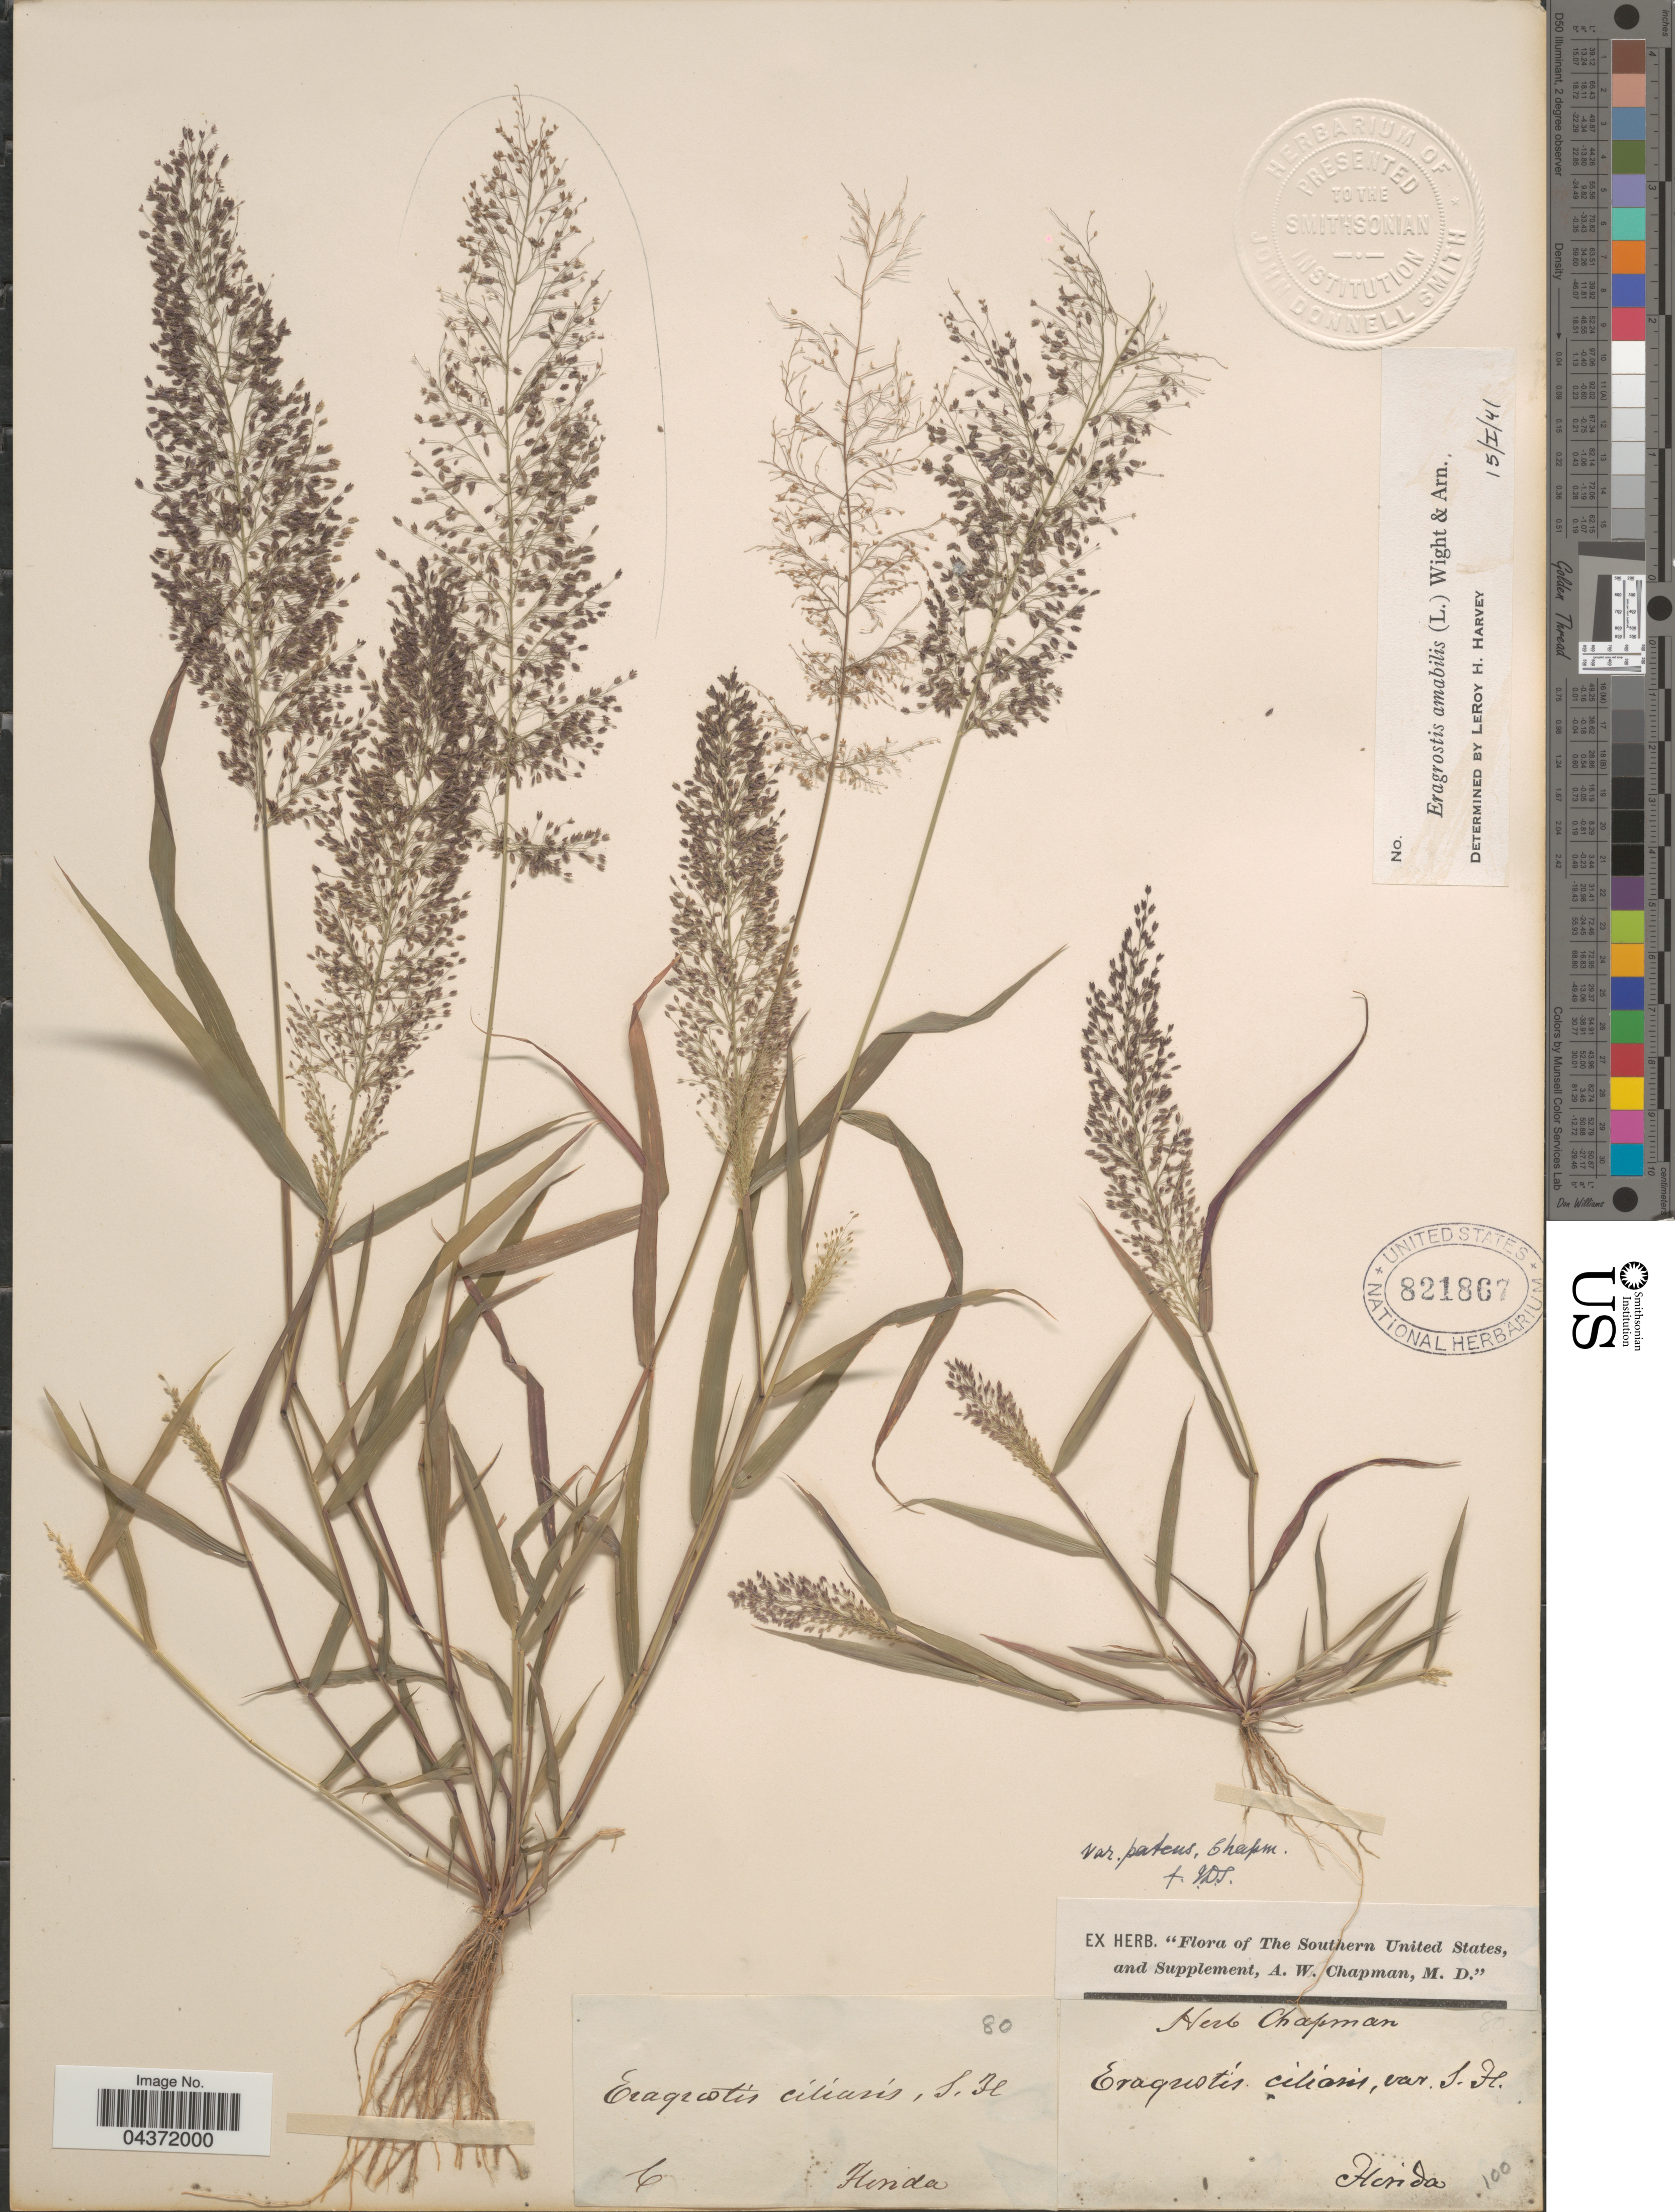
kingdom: Plantae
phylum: Tracheophyta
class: Liliopsida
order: Poales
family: Poaceae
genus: Eragrostis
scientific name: Eragrostis tenella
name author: (L.) P. Beauv. ex Roem. & Schult.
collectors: A. W. Chapman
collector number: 80/100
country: United States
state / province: Florida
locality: The Southern United States.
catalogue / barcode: US 821867